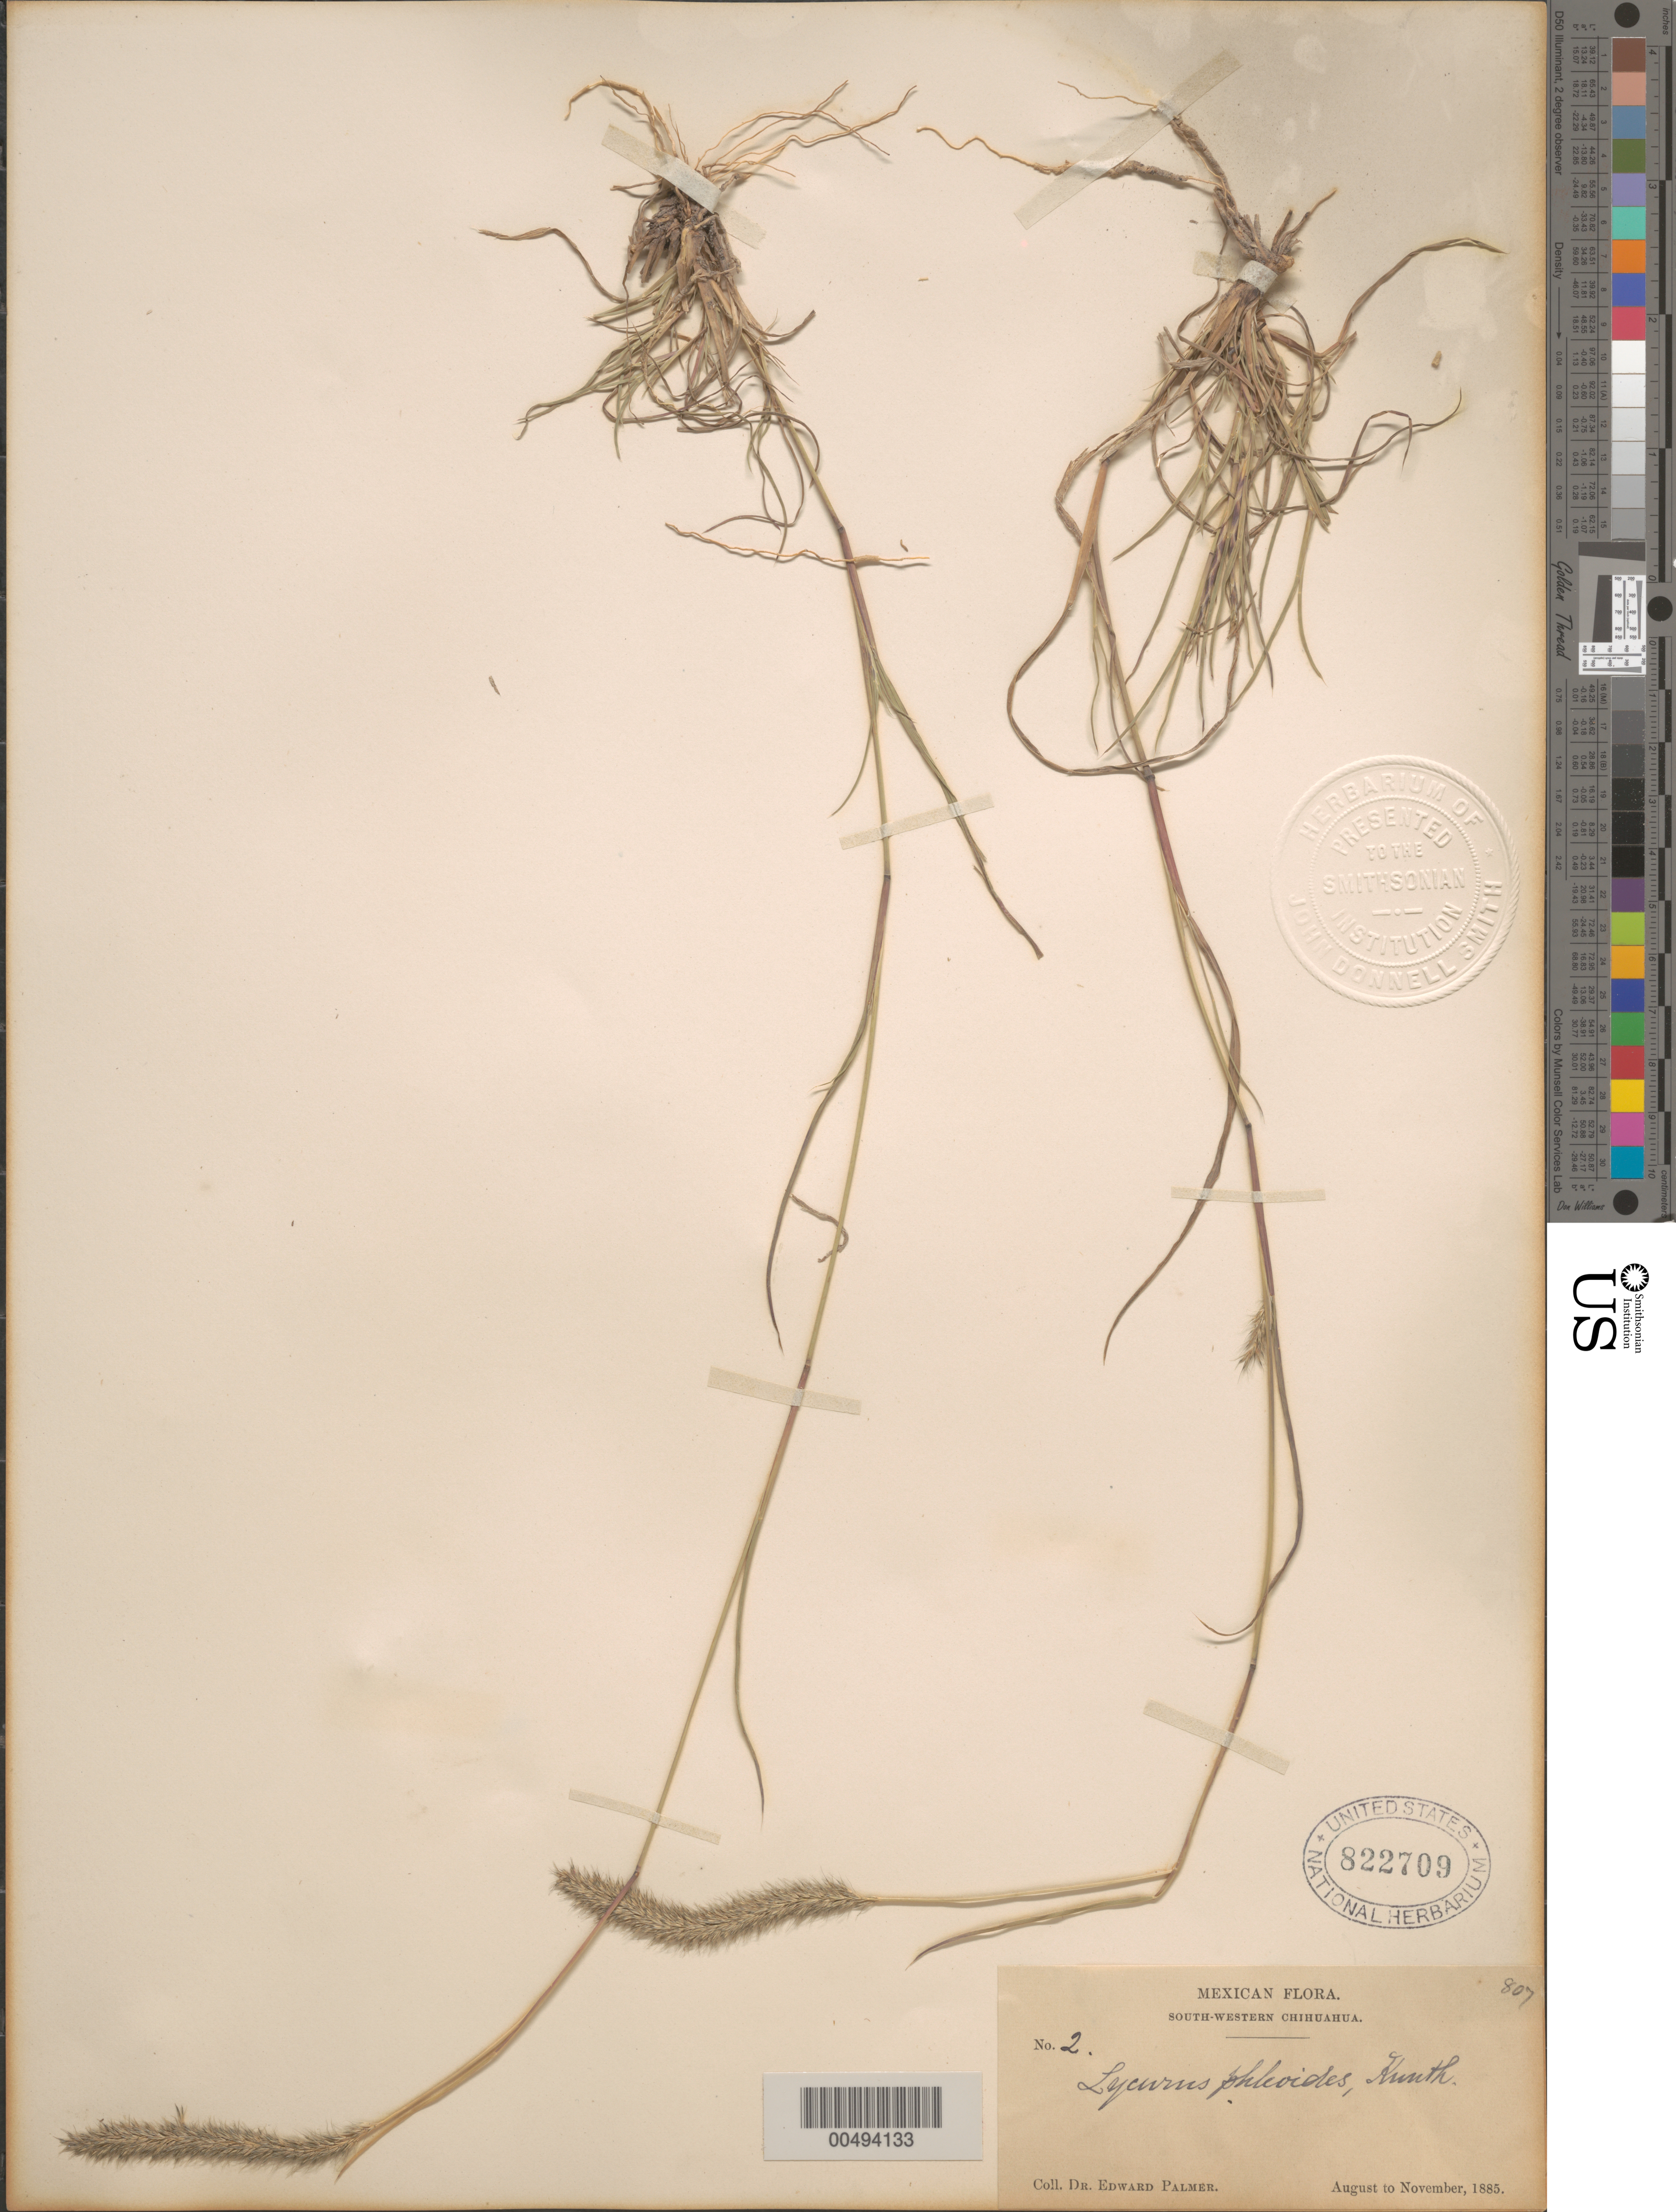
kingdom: Plantae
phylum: Tracheophyta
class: Liliopsida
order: Poales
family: Poaceae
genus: Lycurus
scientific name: Lycurus phleoides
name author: Kunth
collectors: E. Palmer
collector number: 2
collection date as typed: Aug 1885 to Nov 1885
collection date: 1885-08/1885-11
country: Mexico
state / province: Chihuahua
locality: South-western Chihuahua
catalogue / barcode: US 822709